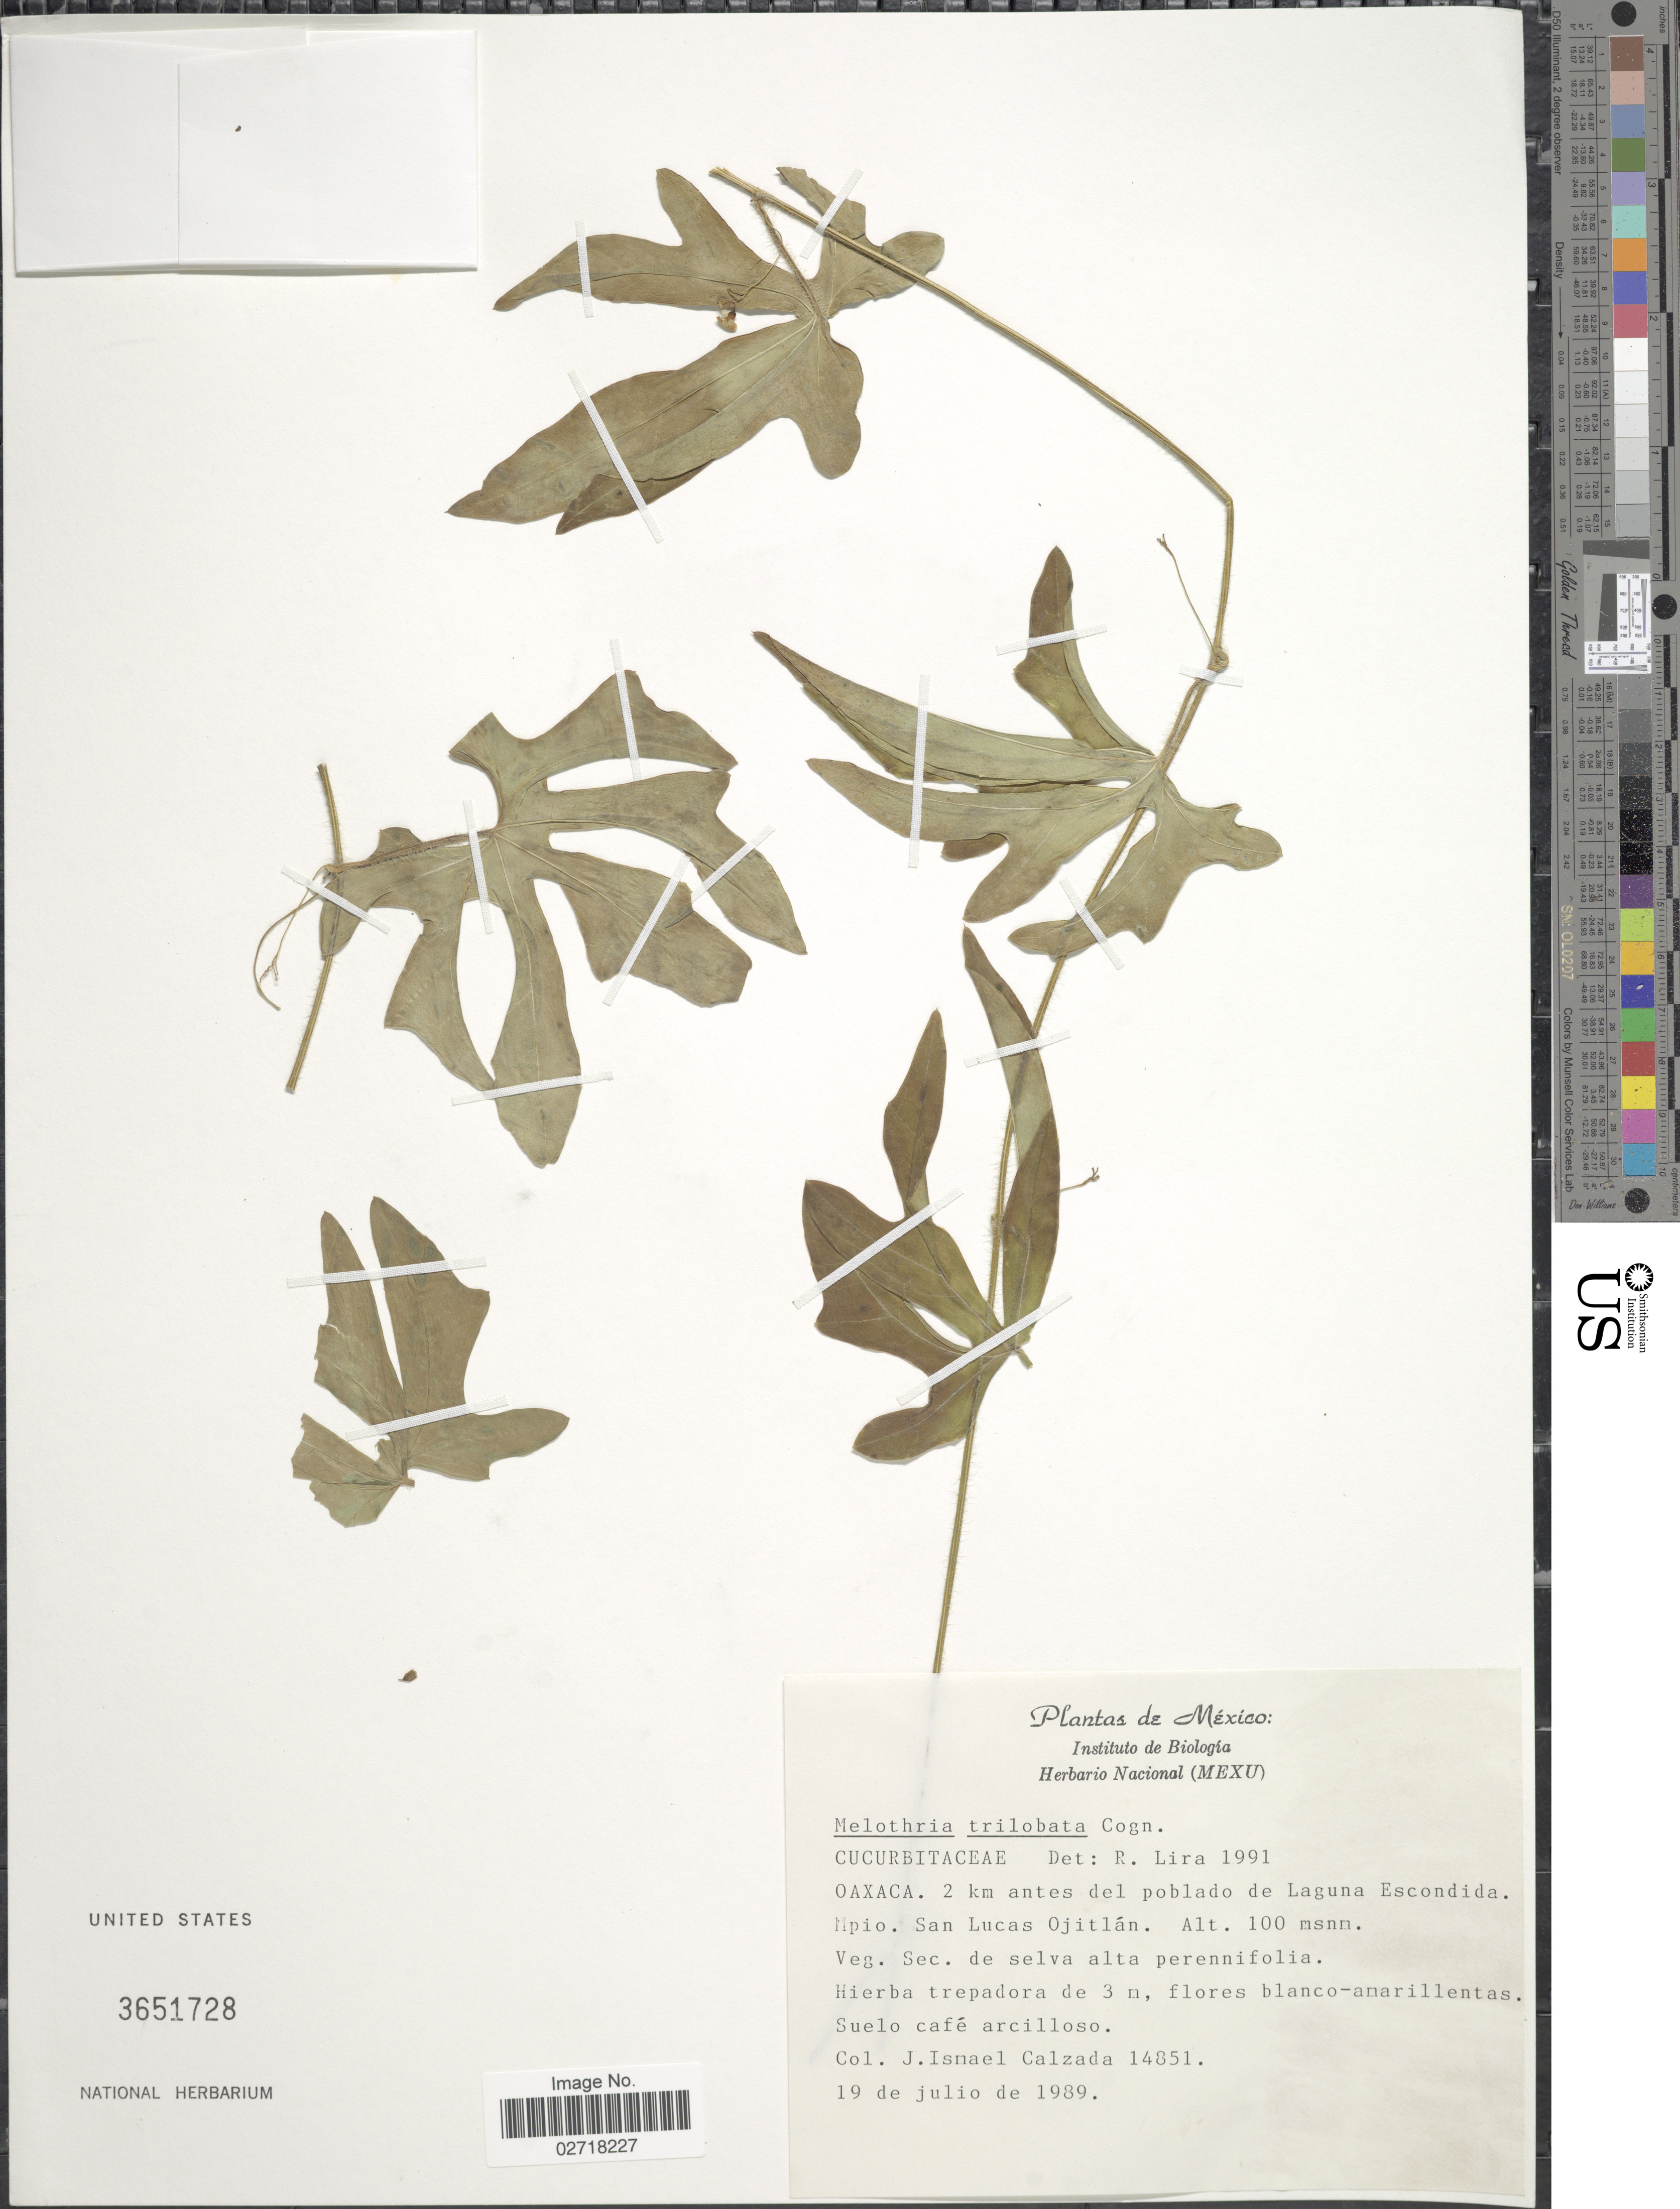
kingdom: Plantae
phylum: Tracheophyta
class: Magnoliopsida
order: Cucurbitales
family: Cucurbitaceae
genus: Melothria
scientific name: Melothria trilobata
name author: Cogn.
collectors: J. I. Calzada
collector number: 14851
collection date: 1989-07-19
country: Mexico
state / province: Oaxaca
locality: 2 km antes del poblado de Laguna Escondida Mpio. San Lucas Ojitlan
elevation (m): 100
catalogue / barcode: US 3651728